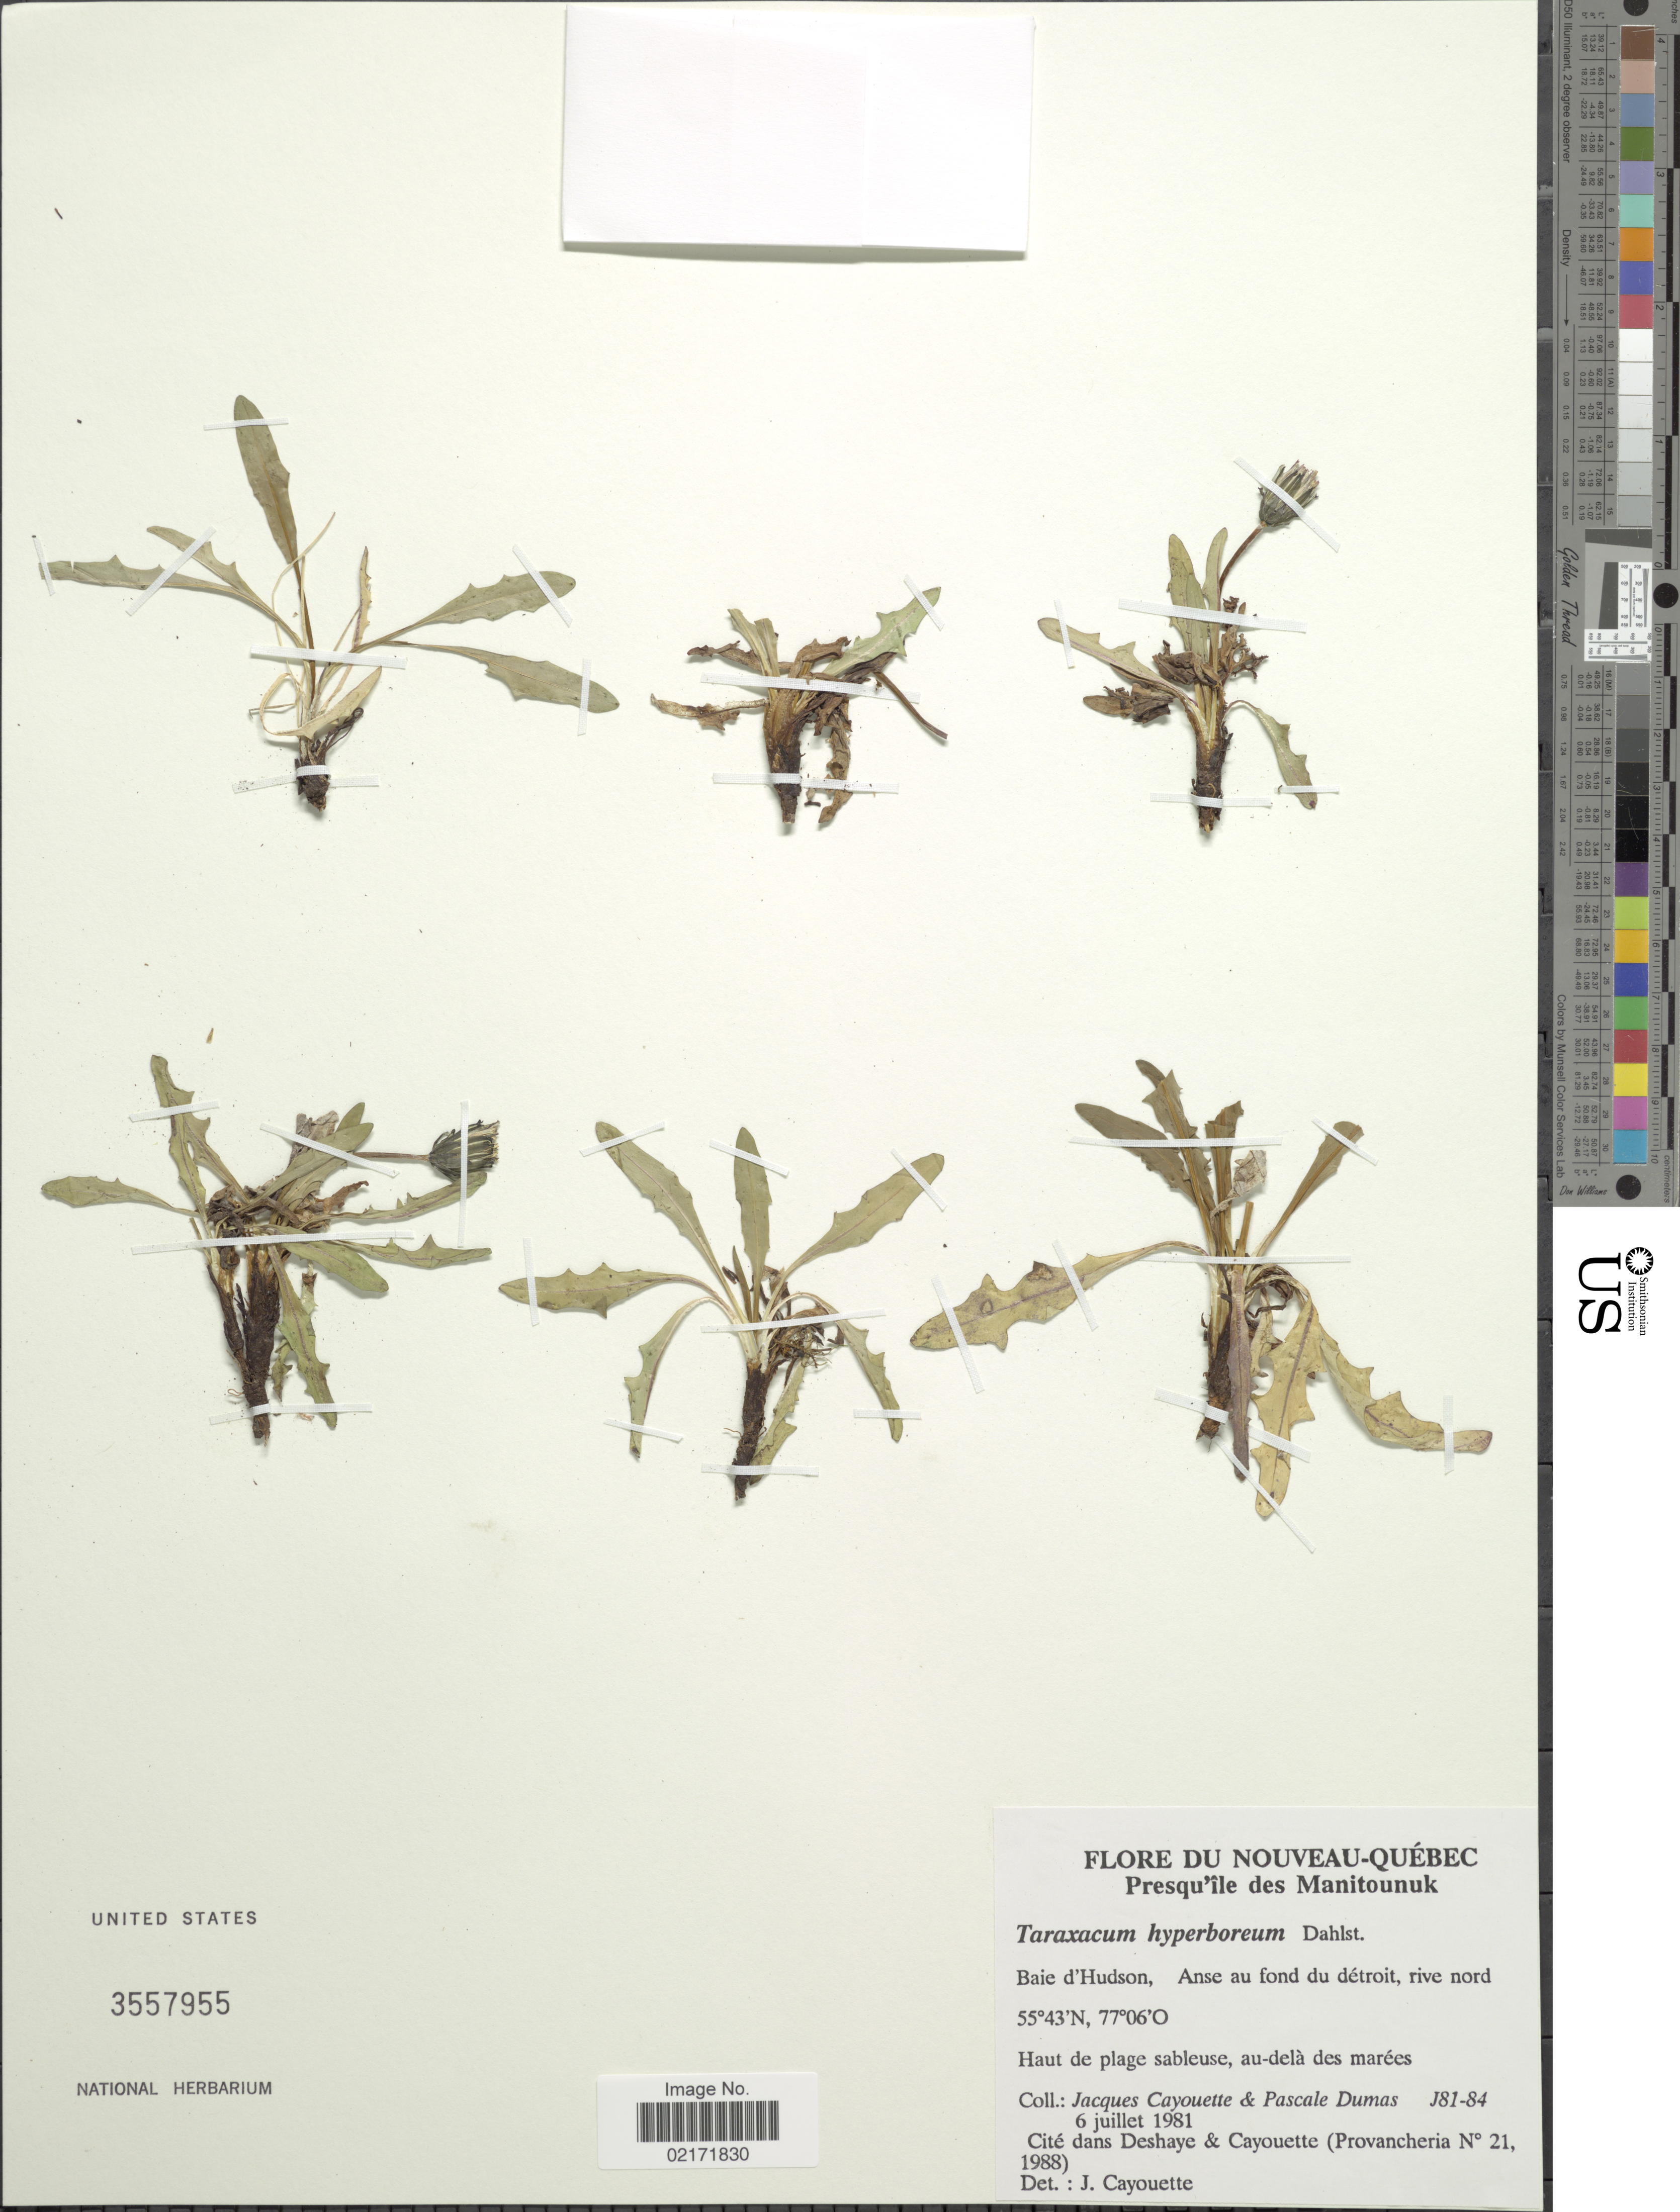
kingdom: Plantae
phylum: Tracheophyta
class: Magnoliopsida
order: Asterales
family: Asteraceae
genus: Taraxacum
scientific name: Taraxacum hyperboreum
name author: Dahlst.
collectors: J. Cayouette & P. Dumas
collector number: J81-84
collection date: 1981-07-06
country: Canada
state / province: Quebec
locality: Nouveau-Quebec, Presqu'ile des Manitounuk, Baie d'Hudson, Anse au fond du detroit, rive nord.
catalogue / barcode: US 3557955